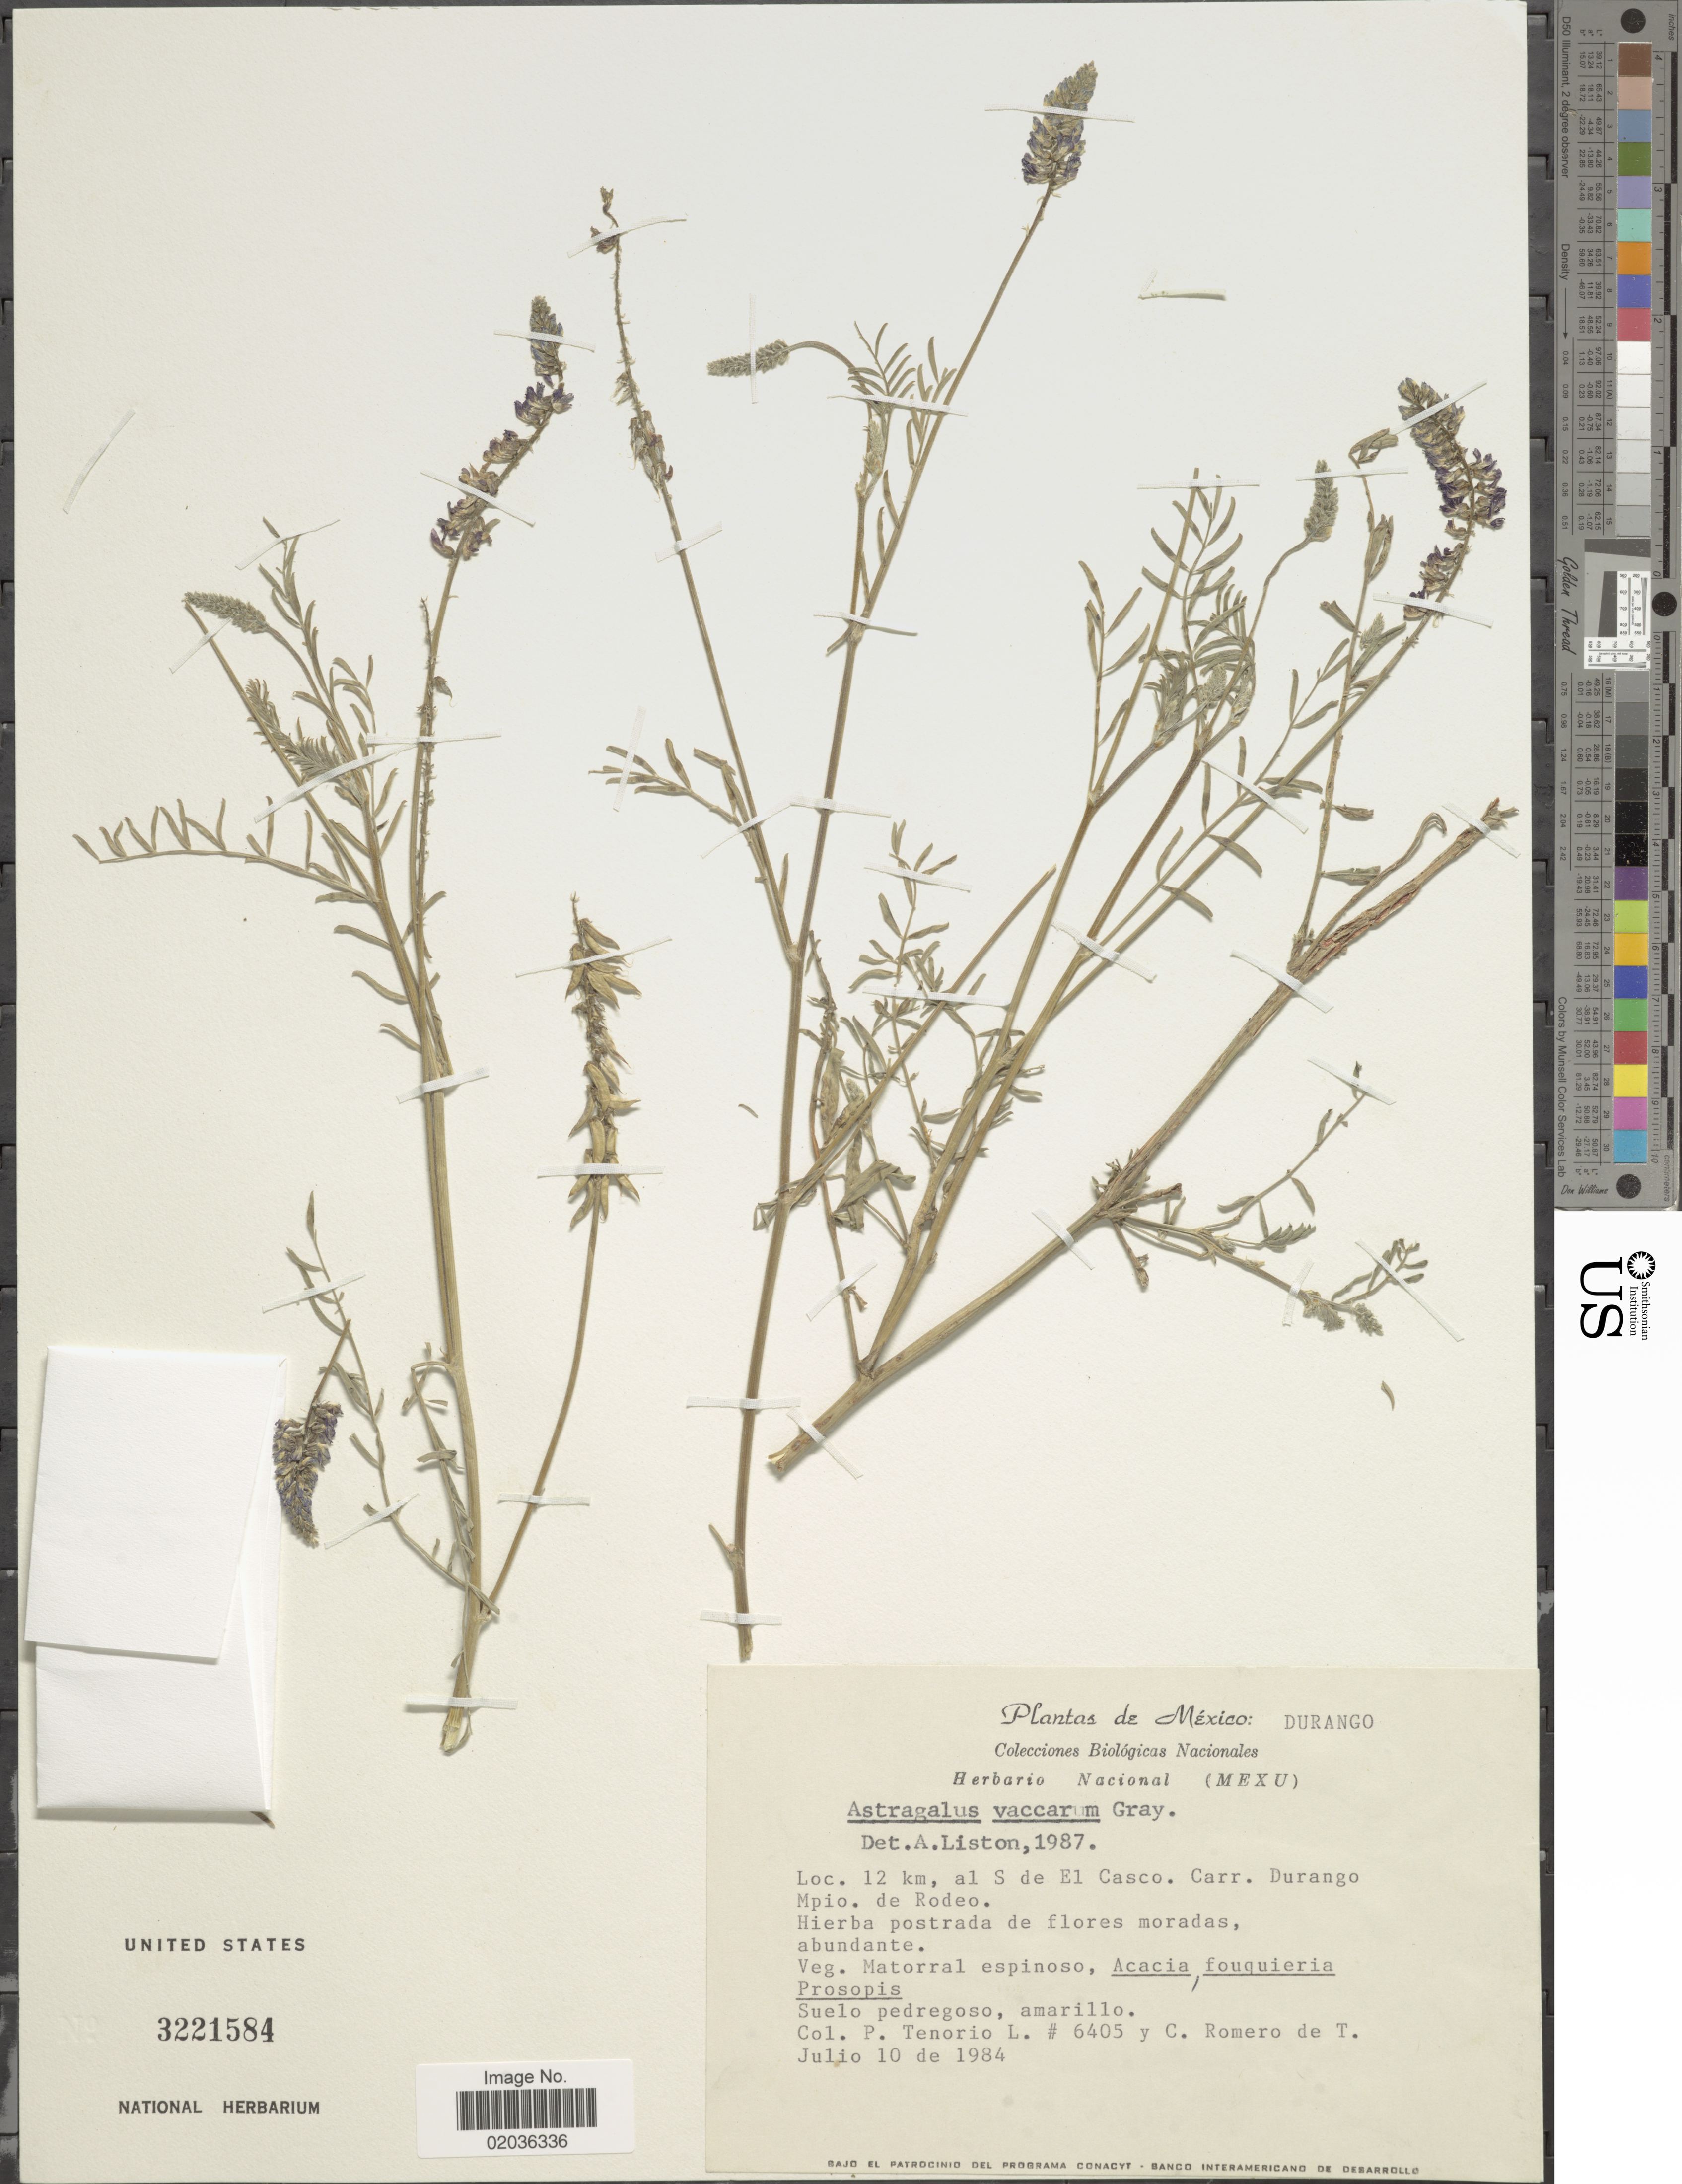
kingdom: Plantae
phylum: Tracheophyta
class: Magnoliopsida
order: Fabales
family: Fabaceae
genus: Astragalus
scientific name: Astragalus vaccarum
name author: A. Gray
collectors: P. Tenorio L. & C. Romero de T.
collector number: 6405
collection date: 1984-07-10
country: Mexico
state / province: Durango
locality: Loc. 12 km, al S de El Casco. Carr. Durango Mpio. de Rodeo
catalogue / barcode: US 3221584